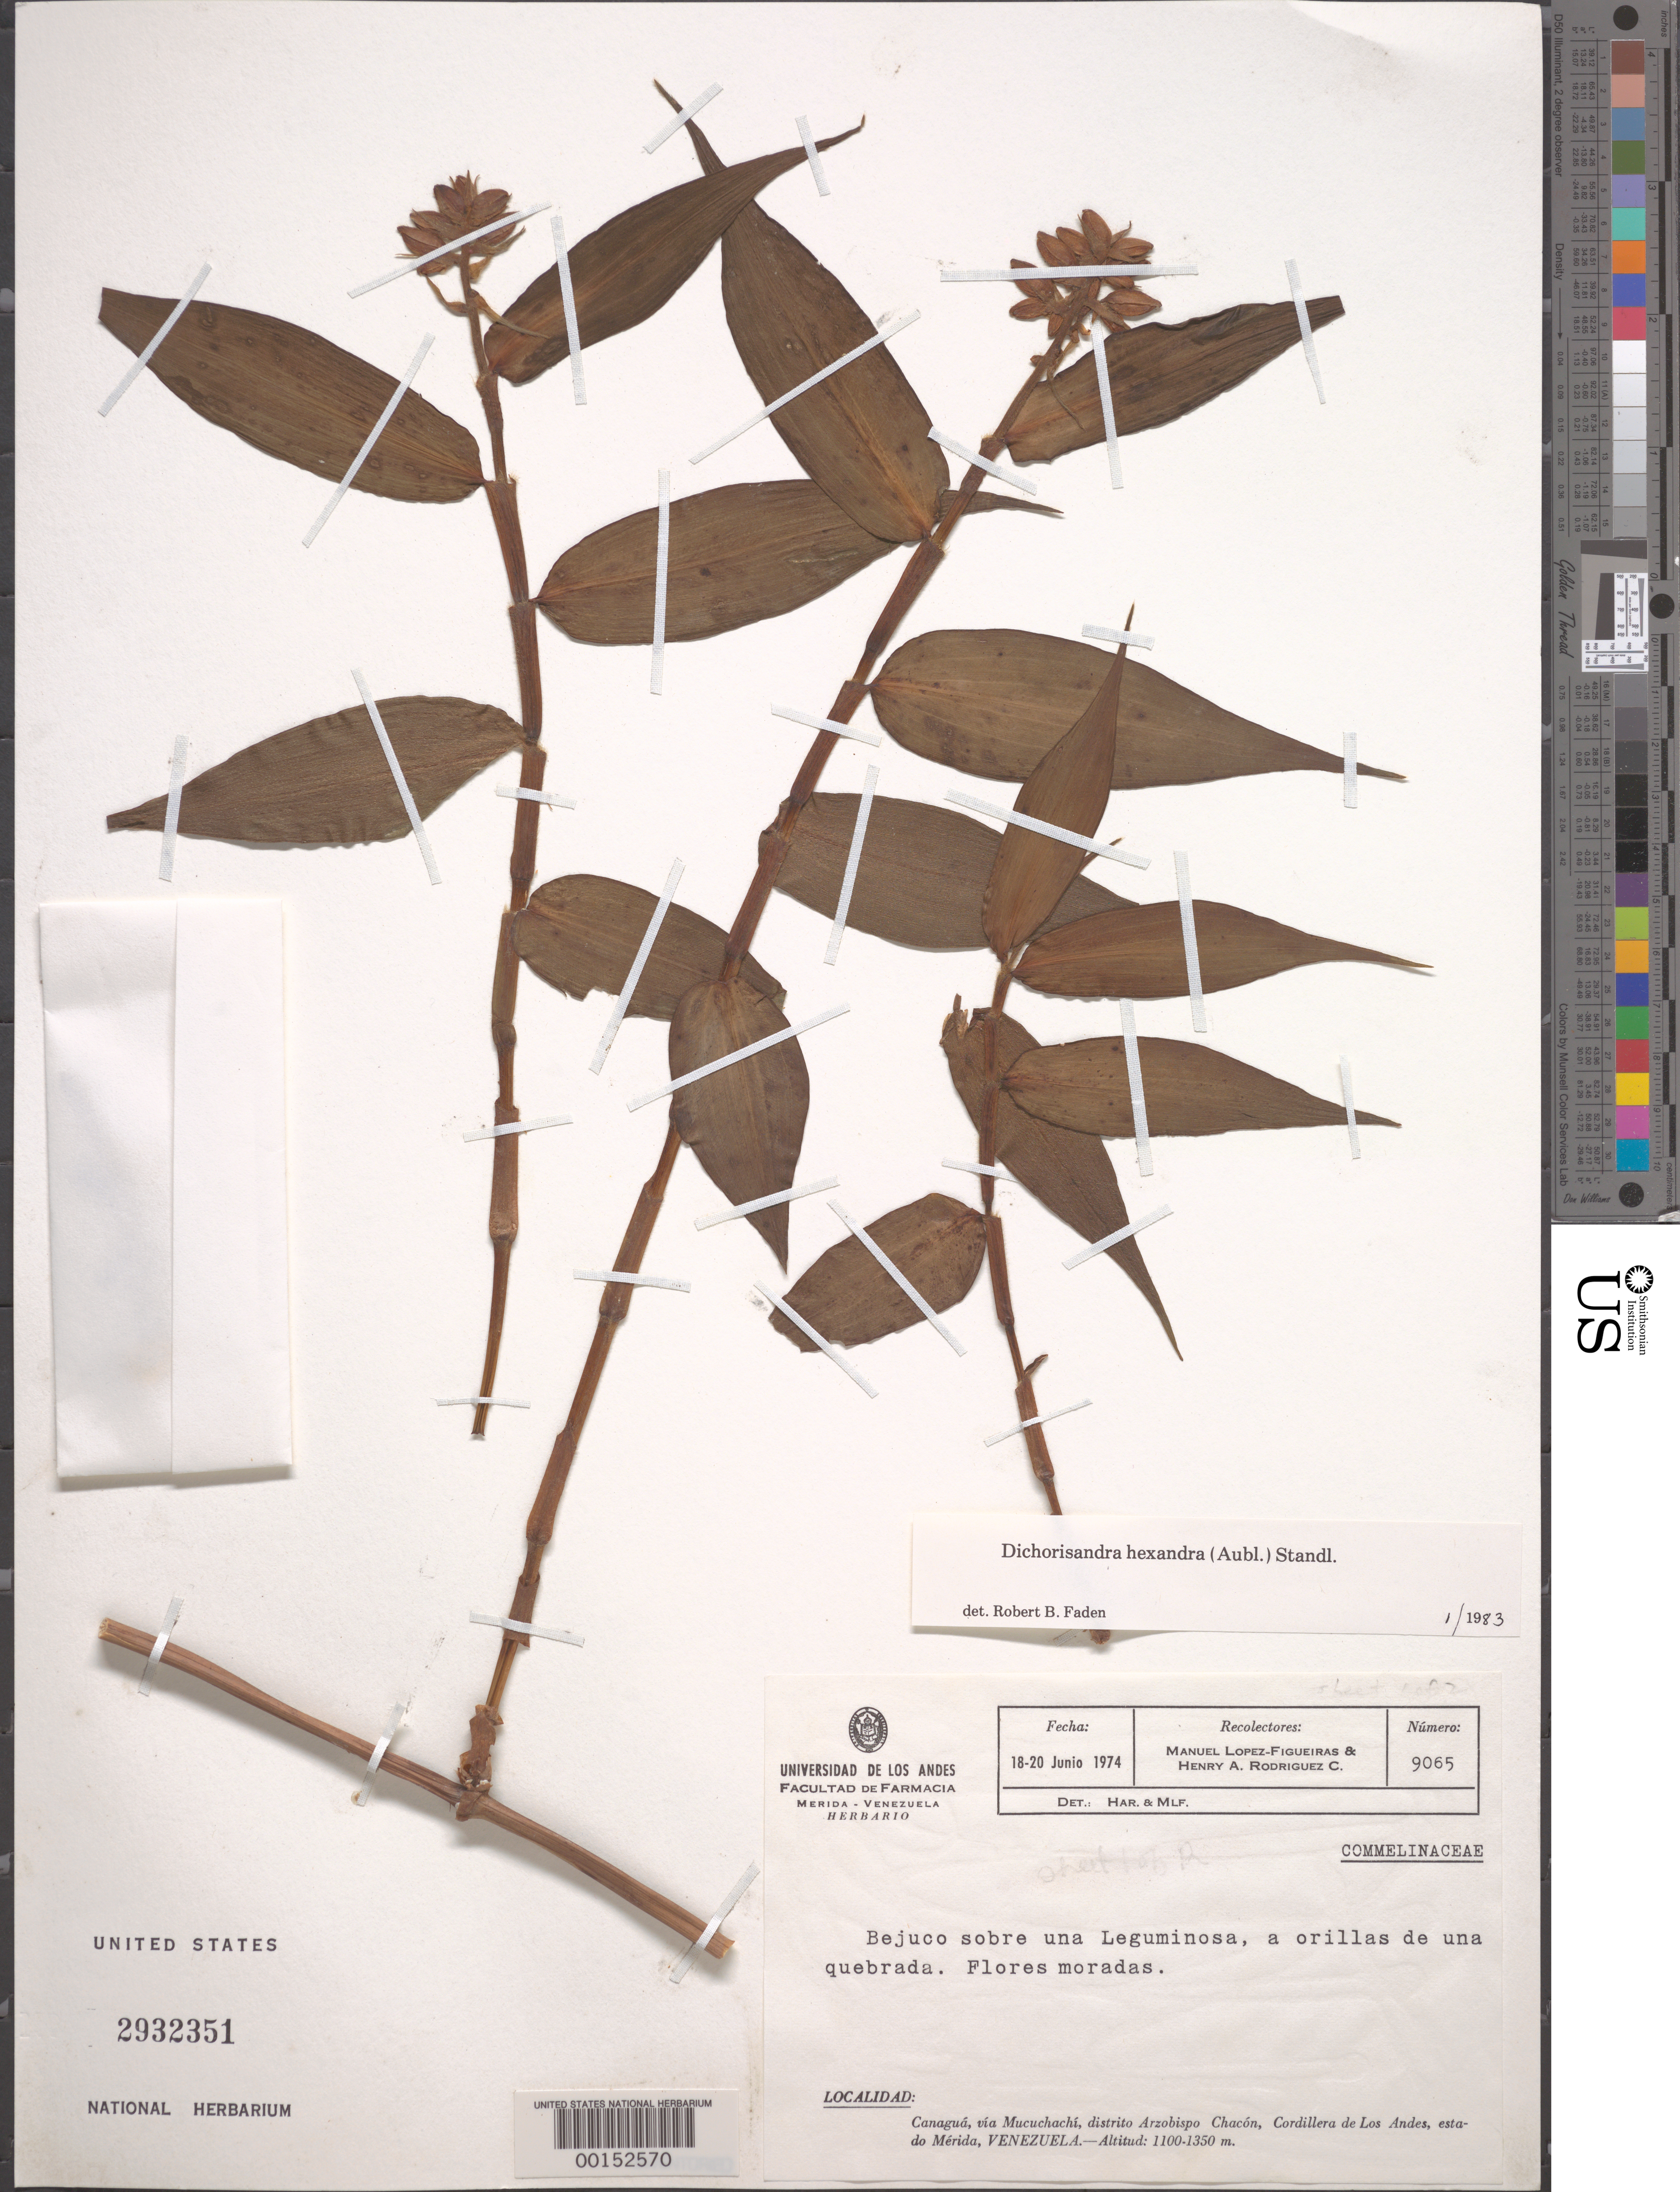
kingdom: Plantae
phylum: Tracheophyta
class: Liliopsida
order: Commelinales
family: Commelinaceae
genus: Dichorisandra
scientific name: Dichorisandra hexandra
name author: (Aubl.) Standl.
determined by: Faden, Robert B., (US), Smithsonian Institution - National Museum of Natural History (UNITED STATES)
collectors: M. López Figueiras & H. A. Rodriguez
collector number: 9065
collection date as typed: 18 Jun 1974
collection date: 1974-06-18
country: Venezuela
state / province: Mérida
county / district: Arzobispo Chacón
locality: Canagua, cordillera de los andes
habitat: Ravine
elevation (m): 1100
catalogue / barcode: US 2932351